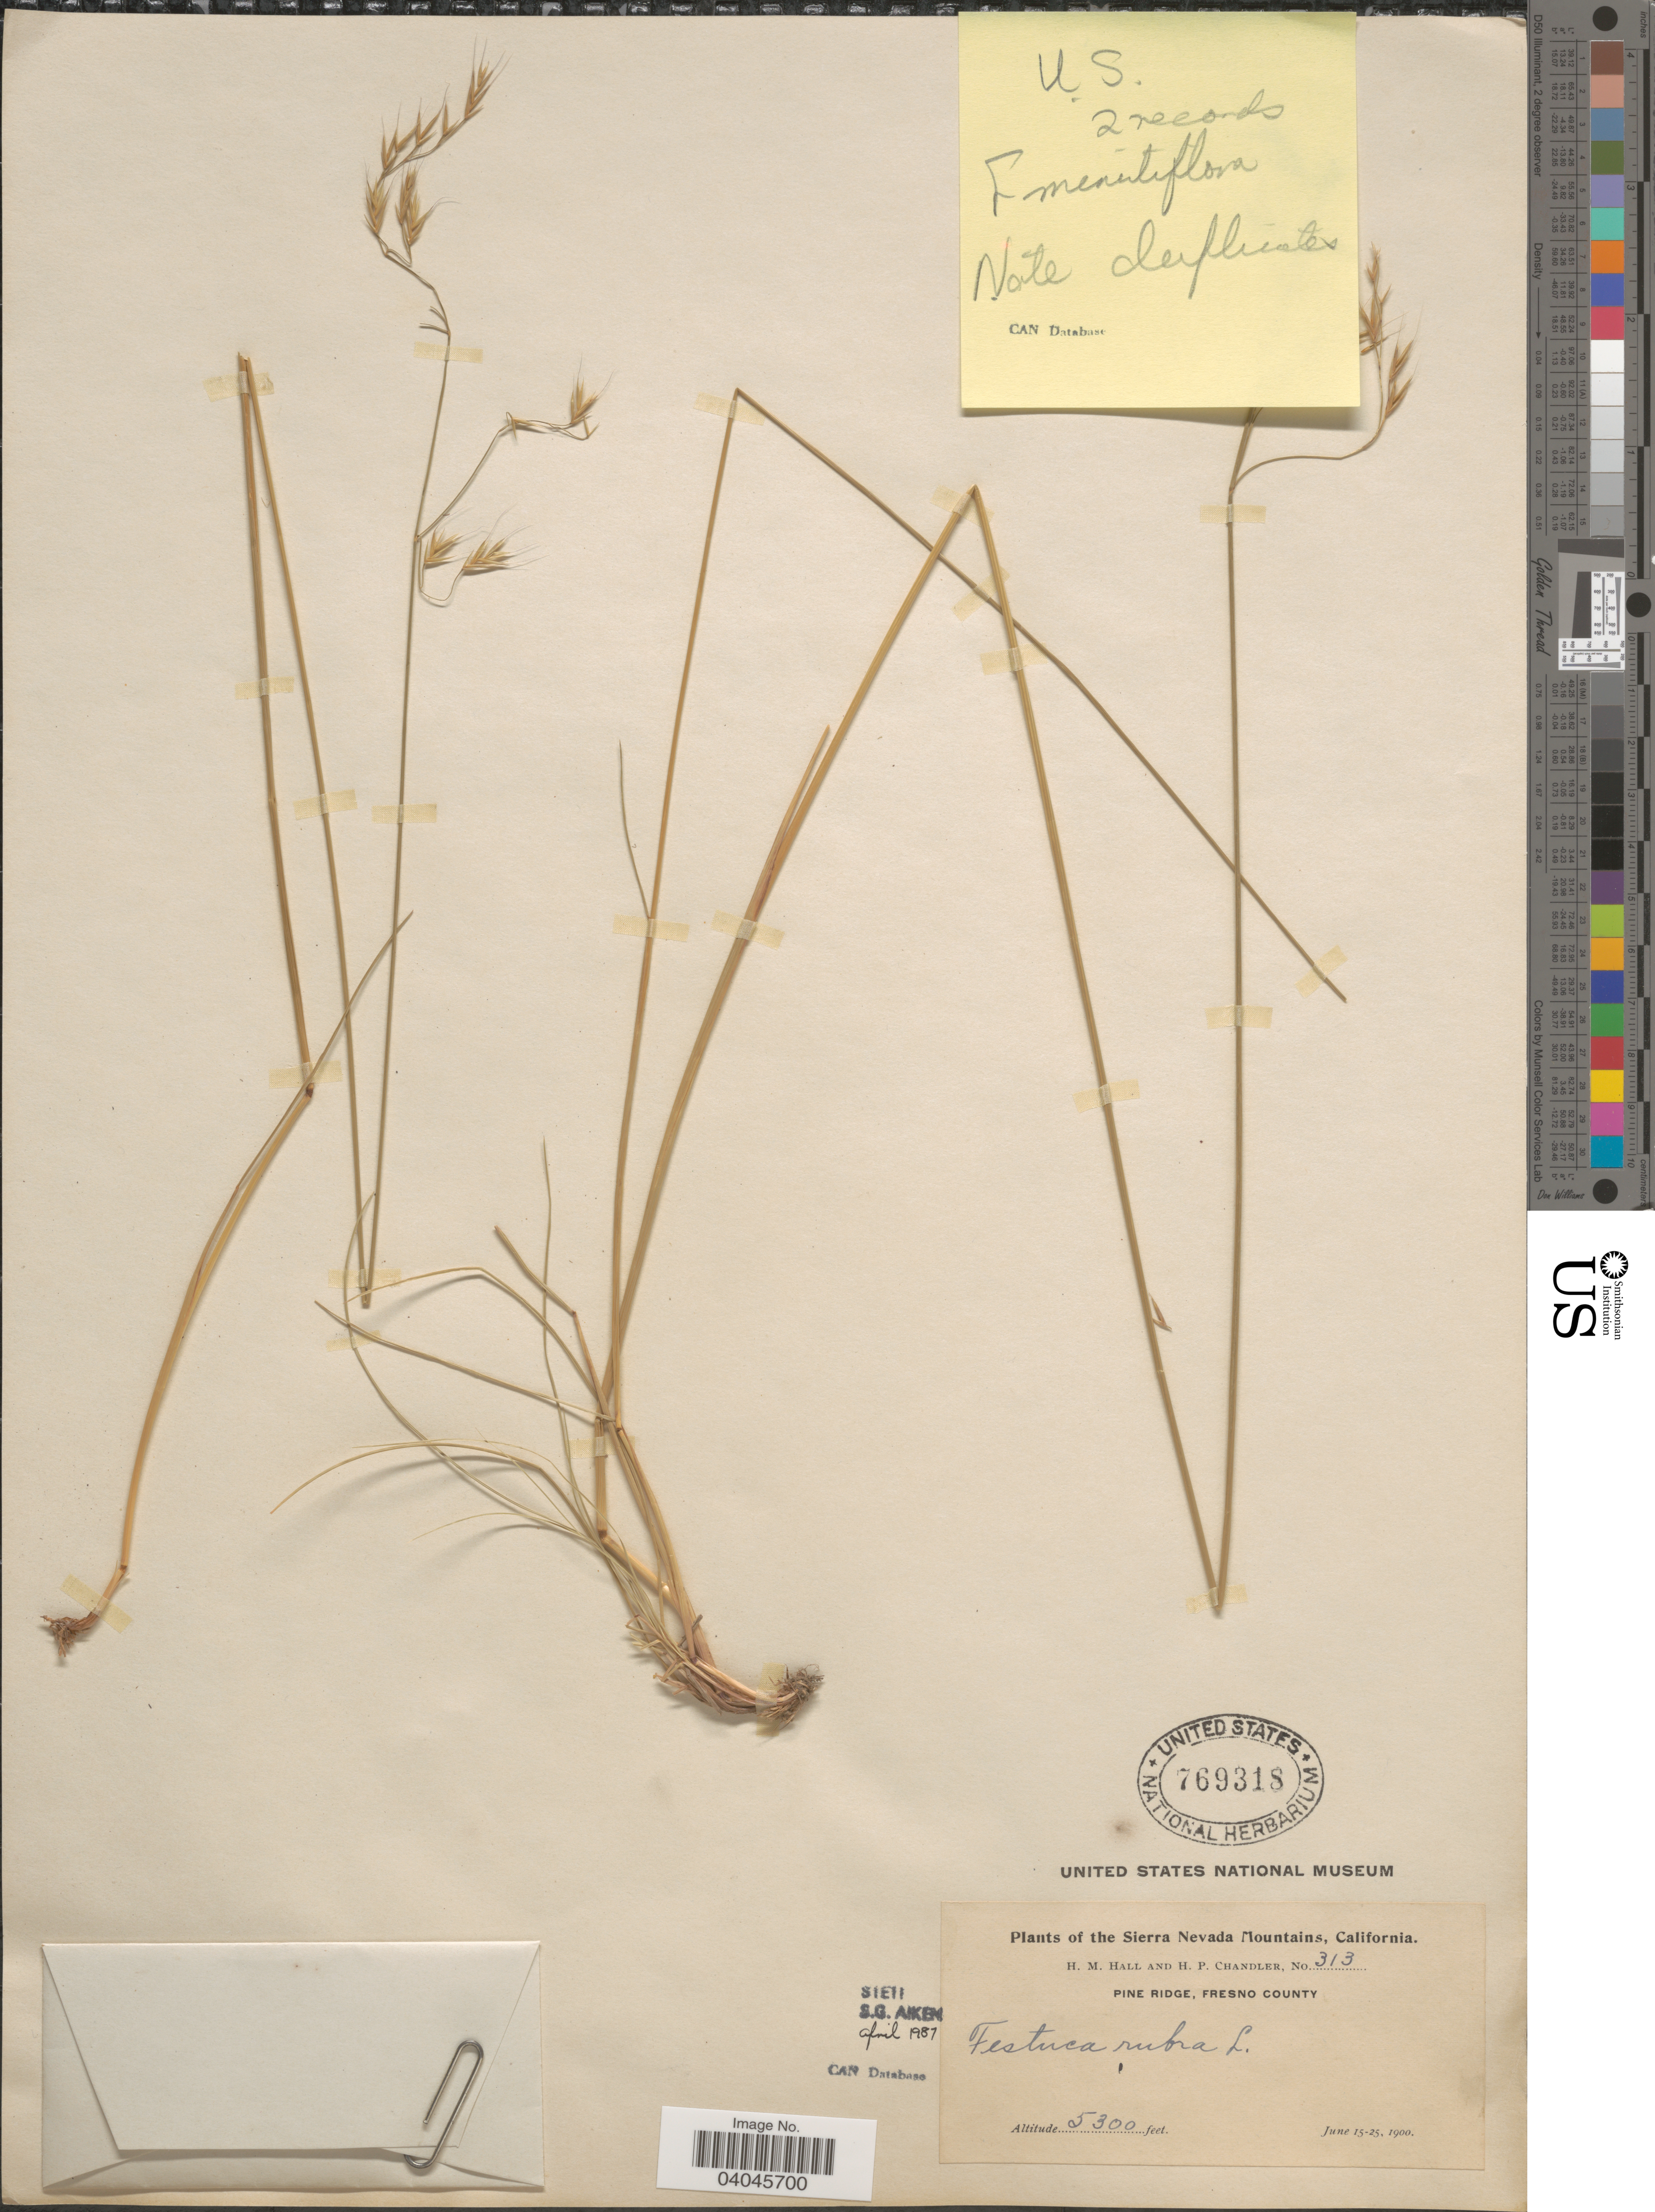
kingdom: Plantae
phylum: Tracheophyta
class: Liliopsida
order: Poales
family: Poaceae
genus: Festuca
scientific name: Festuca rubra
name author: L.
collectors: H. M. Hall & H. Chandler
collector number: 313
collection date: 1900-06-15/1900-06-25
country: United States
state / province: California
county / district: Fresno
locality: The Sierra Nevada Mountains. Pine Ridge, Fresno County.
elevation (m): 1615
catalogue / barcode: US 769318